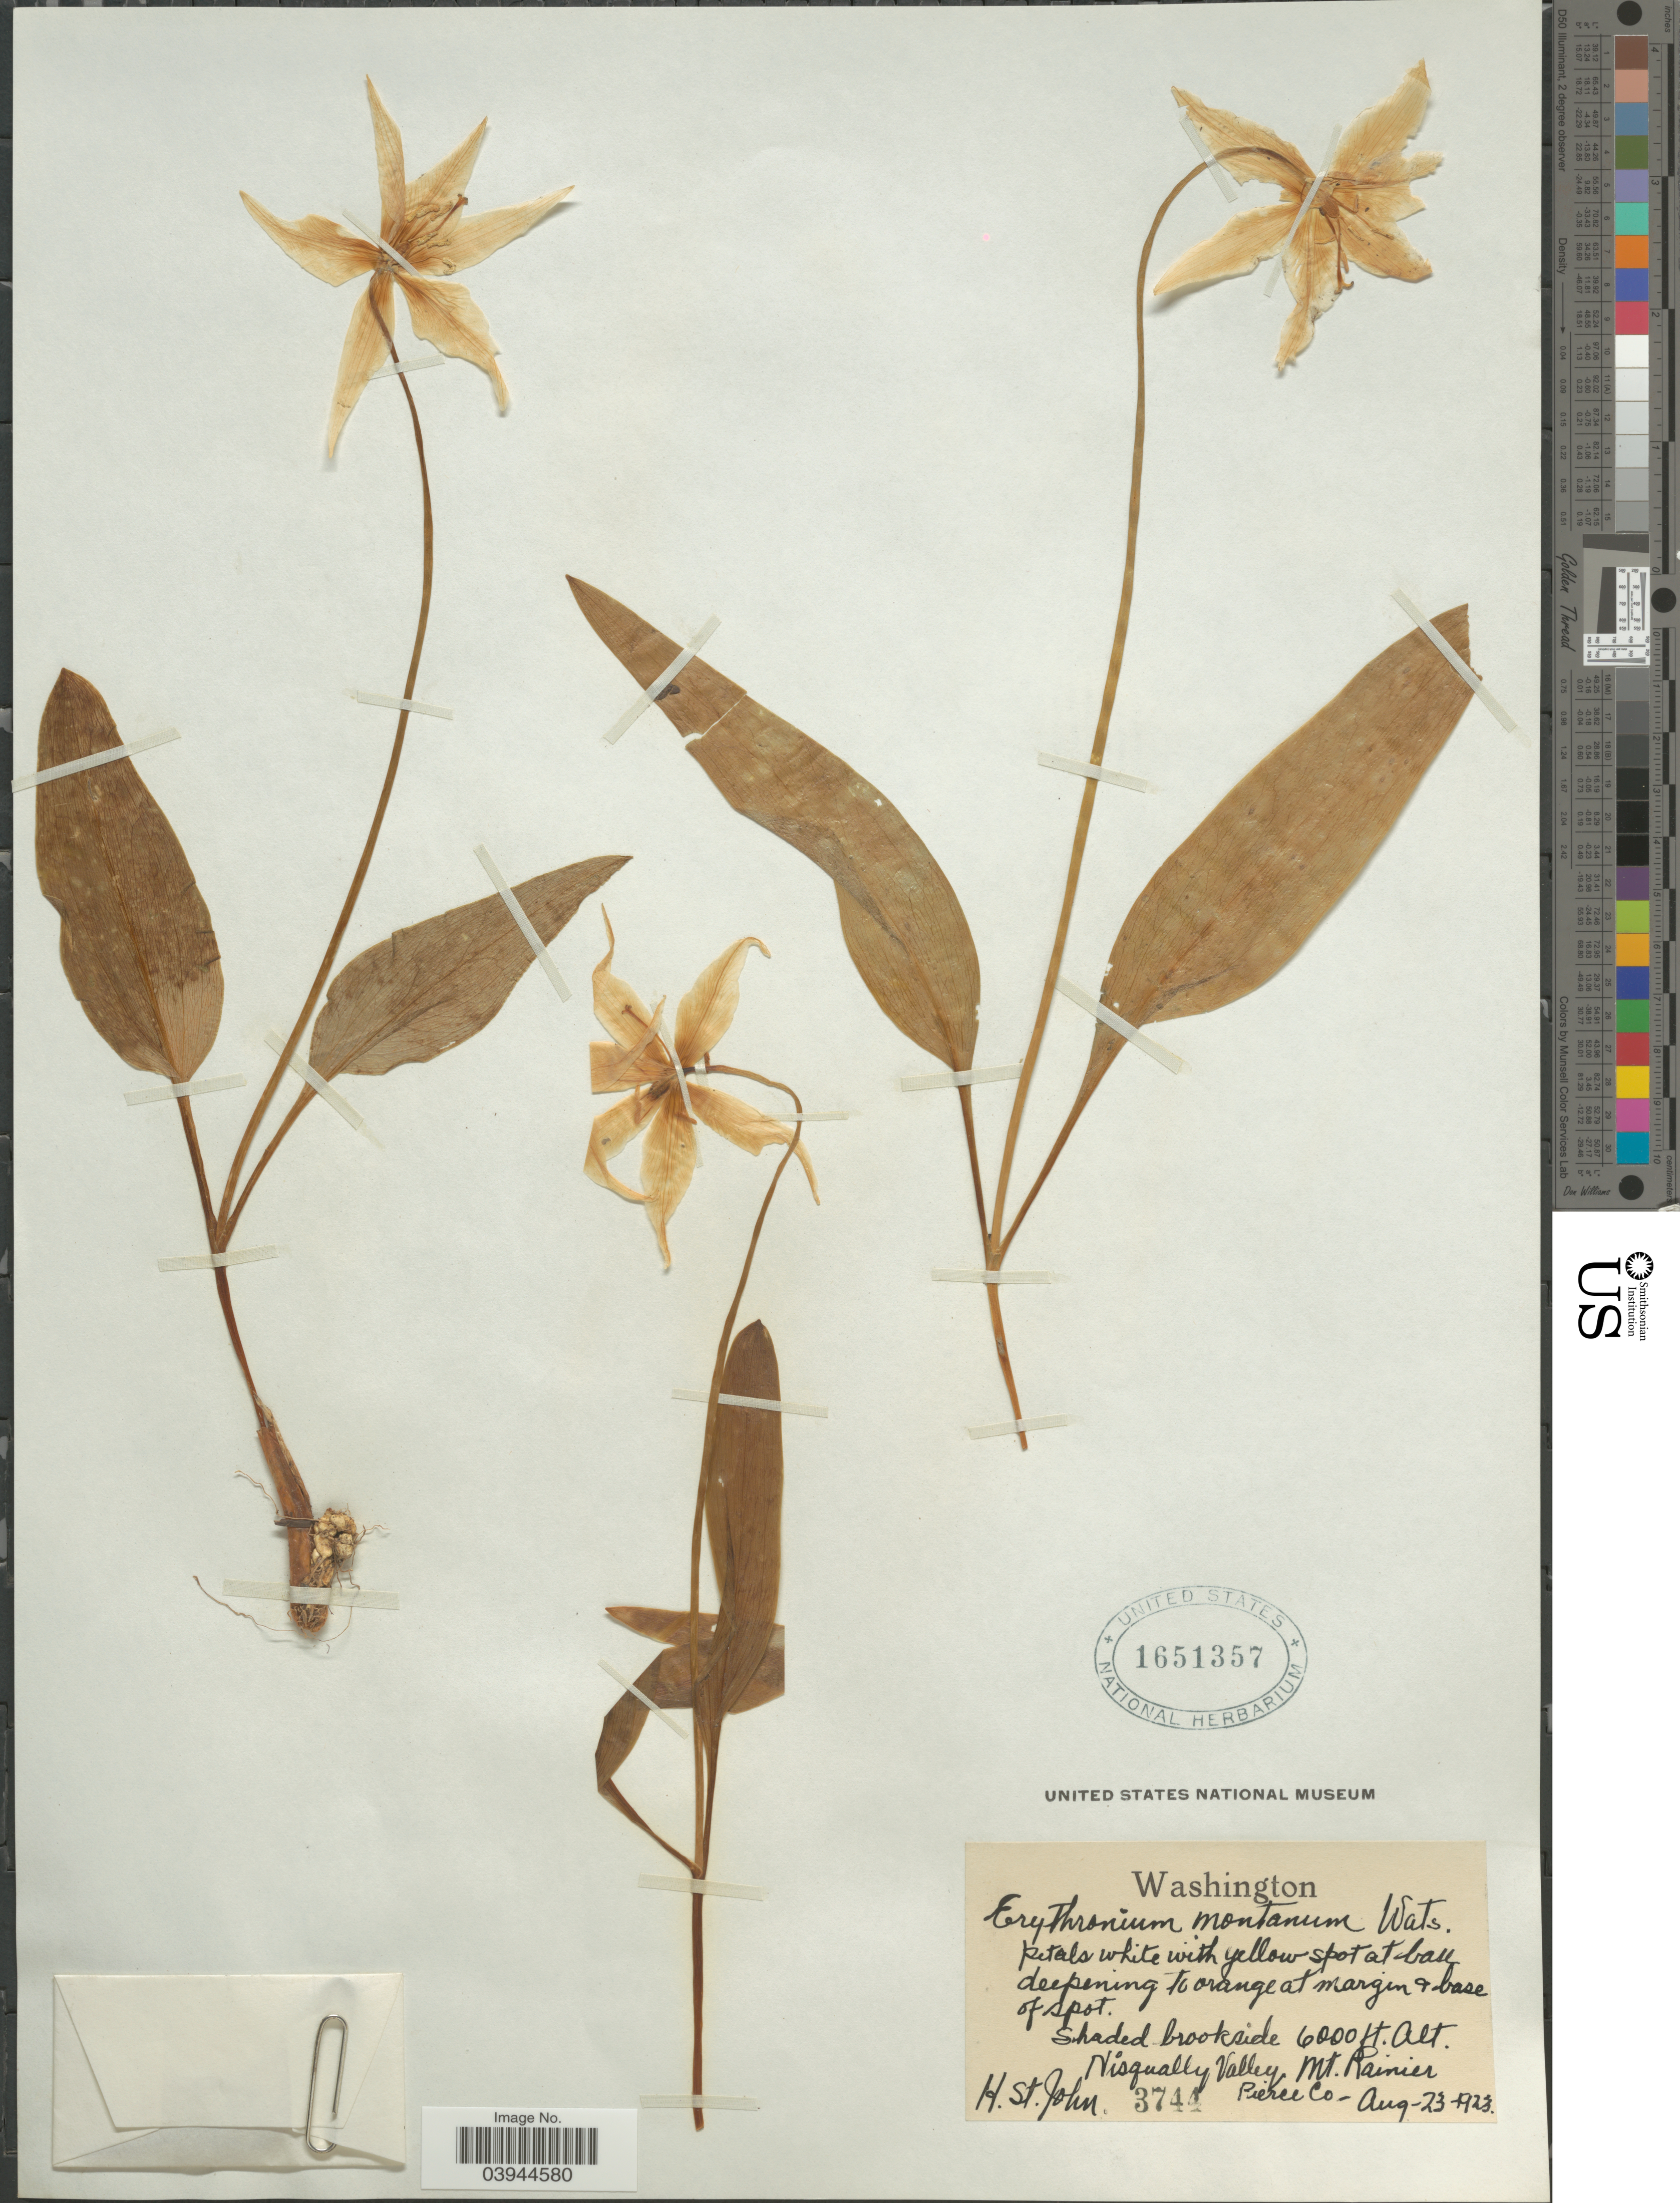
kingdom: Plantae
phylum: Tracheophyta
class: Liliopsida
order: Liliales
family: Liliaceae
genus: Erythronium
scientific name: Erythronium montanum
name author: S. Watson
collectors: H. St. John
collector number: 3744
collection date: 1923-08-23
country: United States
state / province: Washington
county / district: Pierce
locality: Nisqually Valley. Mt. Rainier. Pierce Co.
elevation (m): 1829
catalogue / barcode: US 1651357